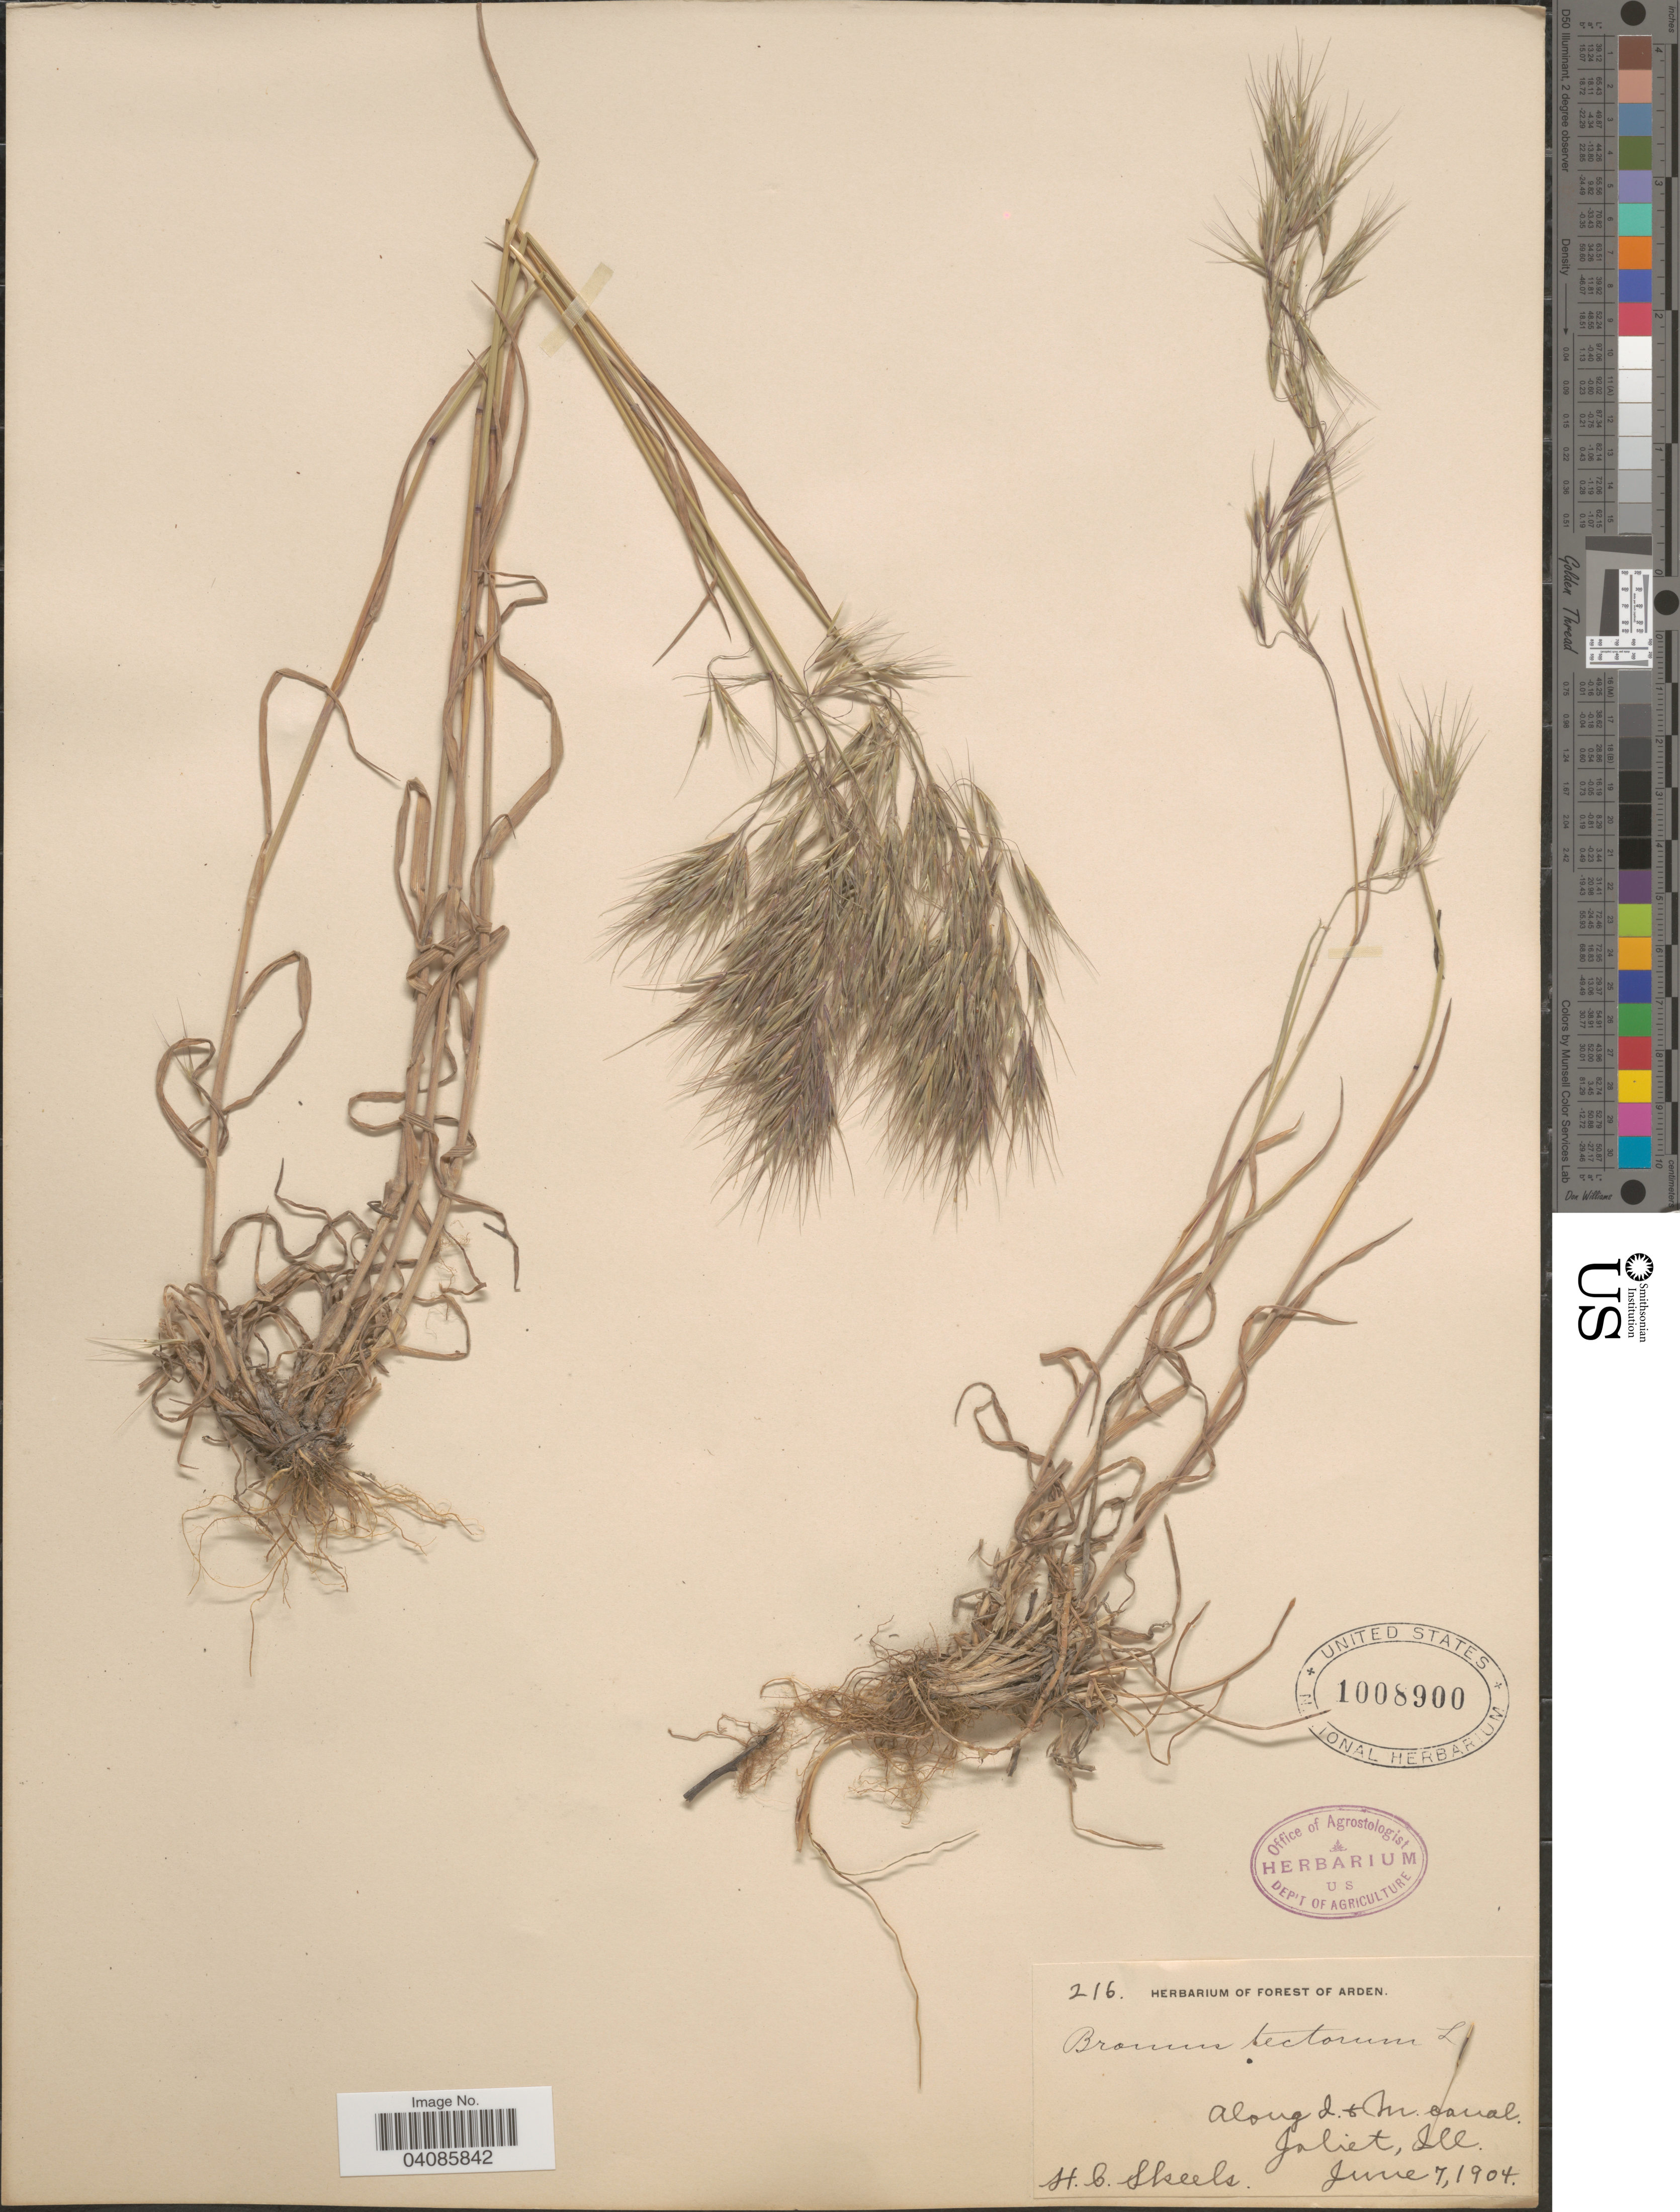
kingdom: Plantae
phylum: Tracheophyta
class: Liliopsida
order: Poales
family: Poaceae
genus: Bromus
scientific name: Bromus tectorum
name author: L.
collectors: H. Skeels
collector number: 216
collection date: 1904-06-07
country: United States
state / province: Illinois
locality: Along I. & M. canal. Joliet.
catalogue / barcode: US 1008900